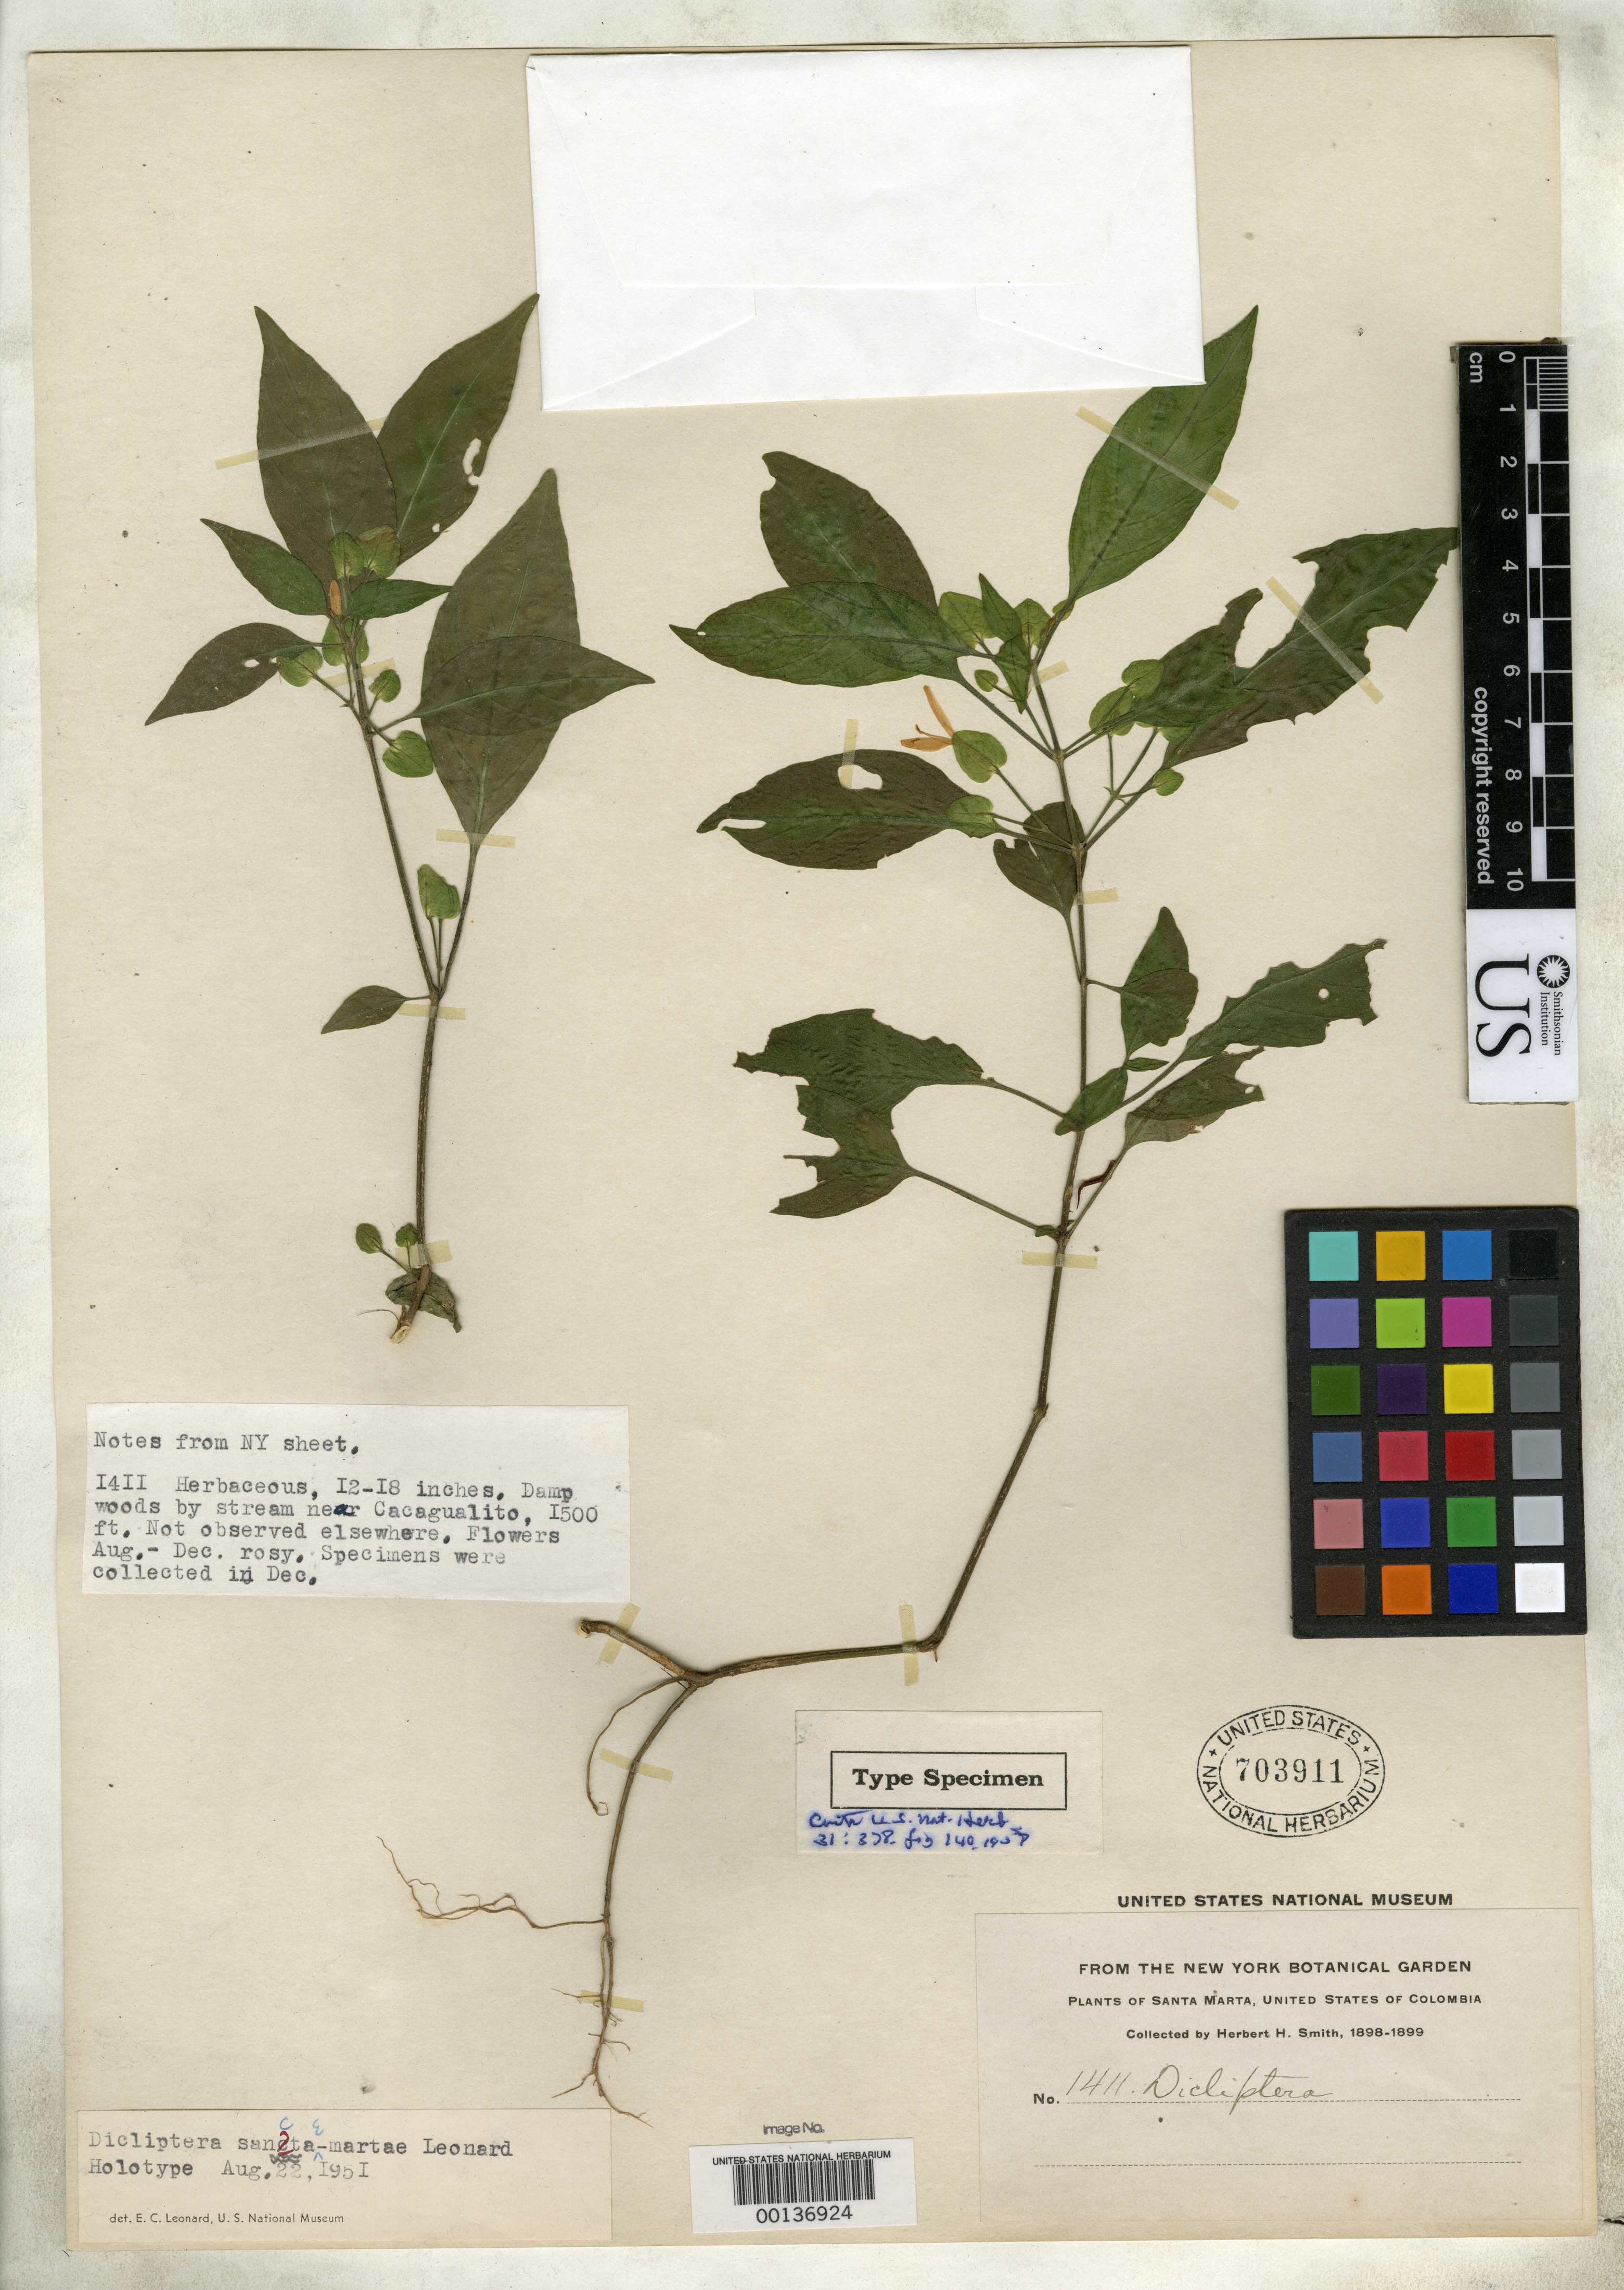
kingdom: Plantae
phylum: Tracheophyta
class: Magnoliopsida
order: Lamiales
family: Acanthaceae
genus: Dicliptera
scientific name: Dicliptera sanctae-martae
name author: Leonard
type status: Holotype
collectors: Herbert H. Smith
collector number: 1411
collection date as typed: Dec 1898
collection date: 1898-12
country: Colombia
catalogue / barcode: US 703911